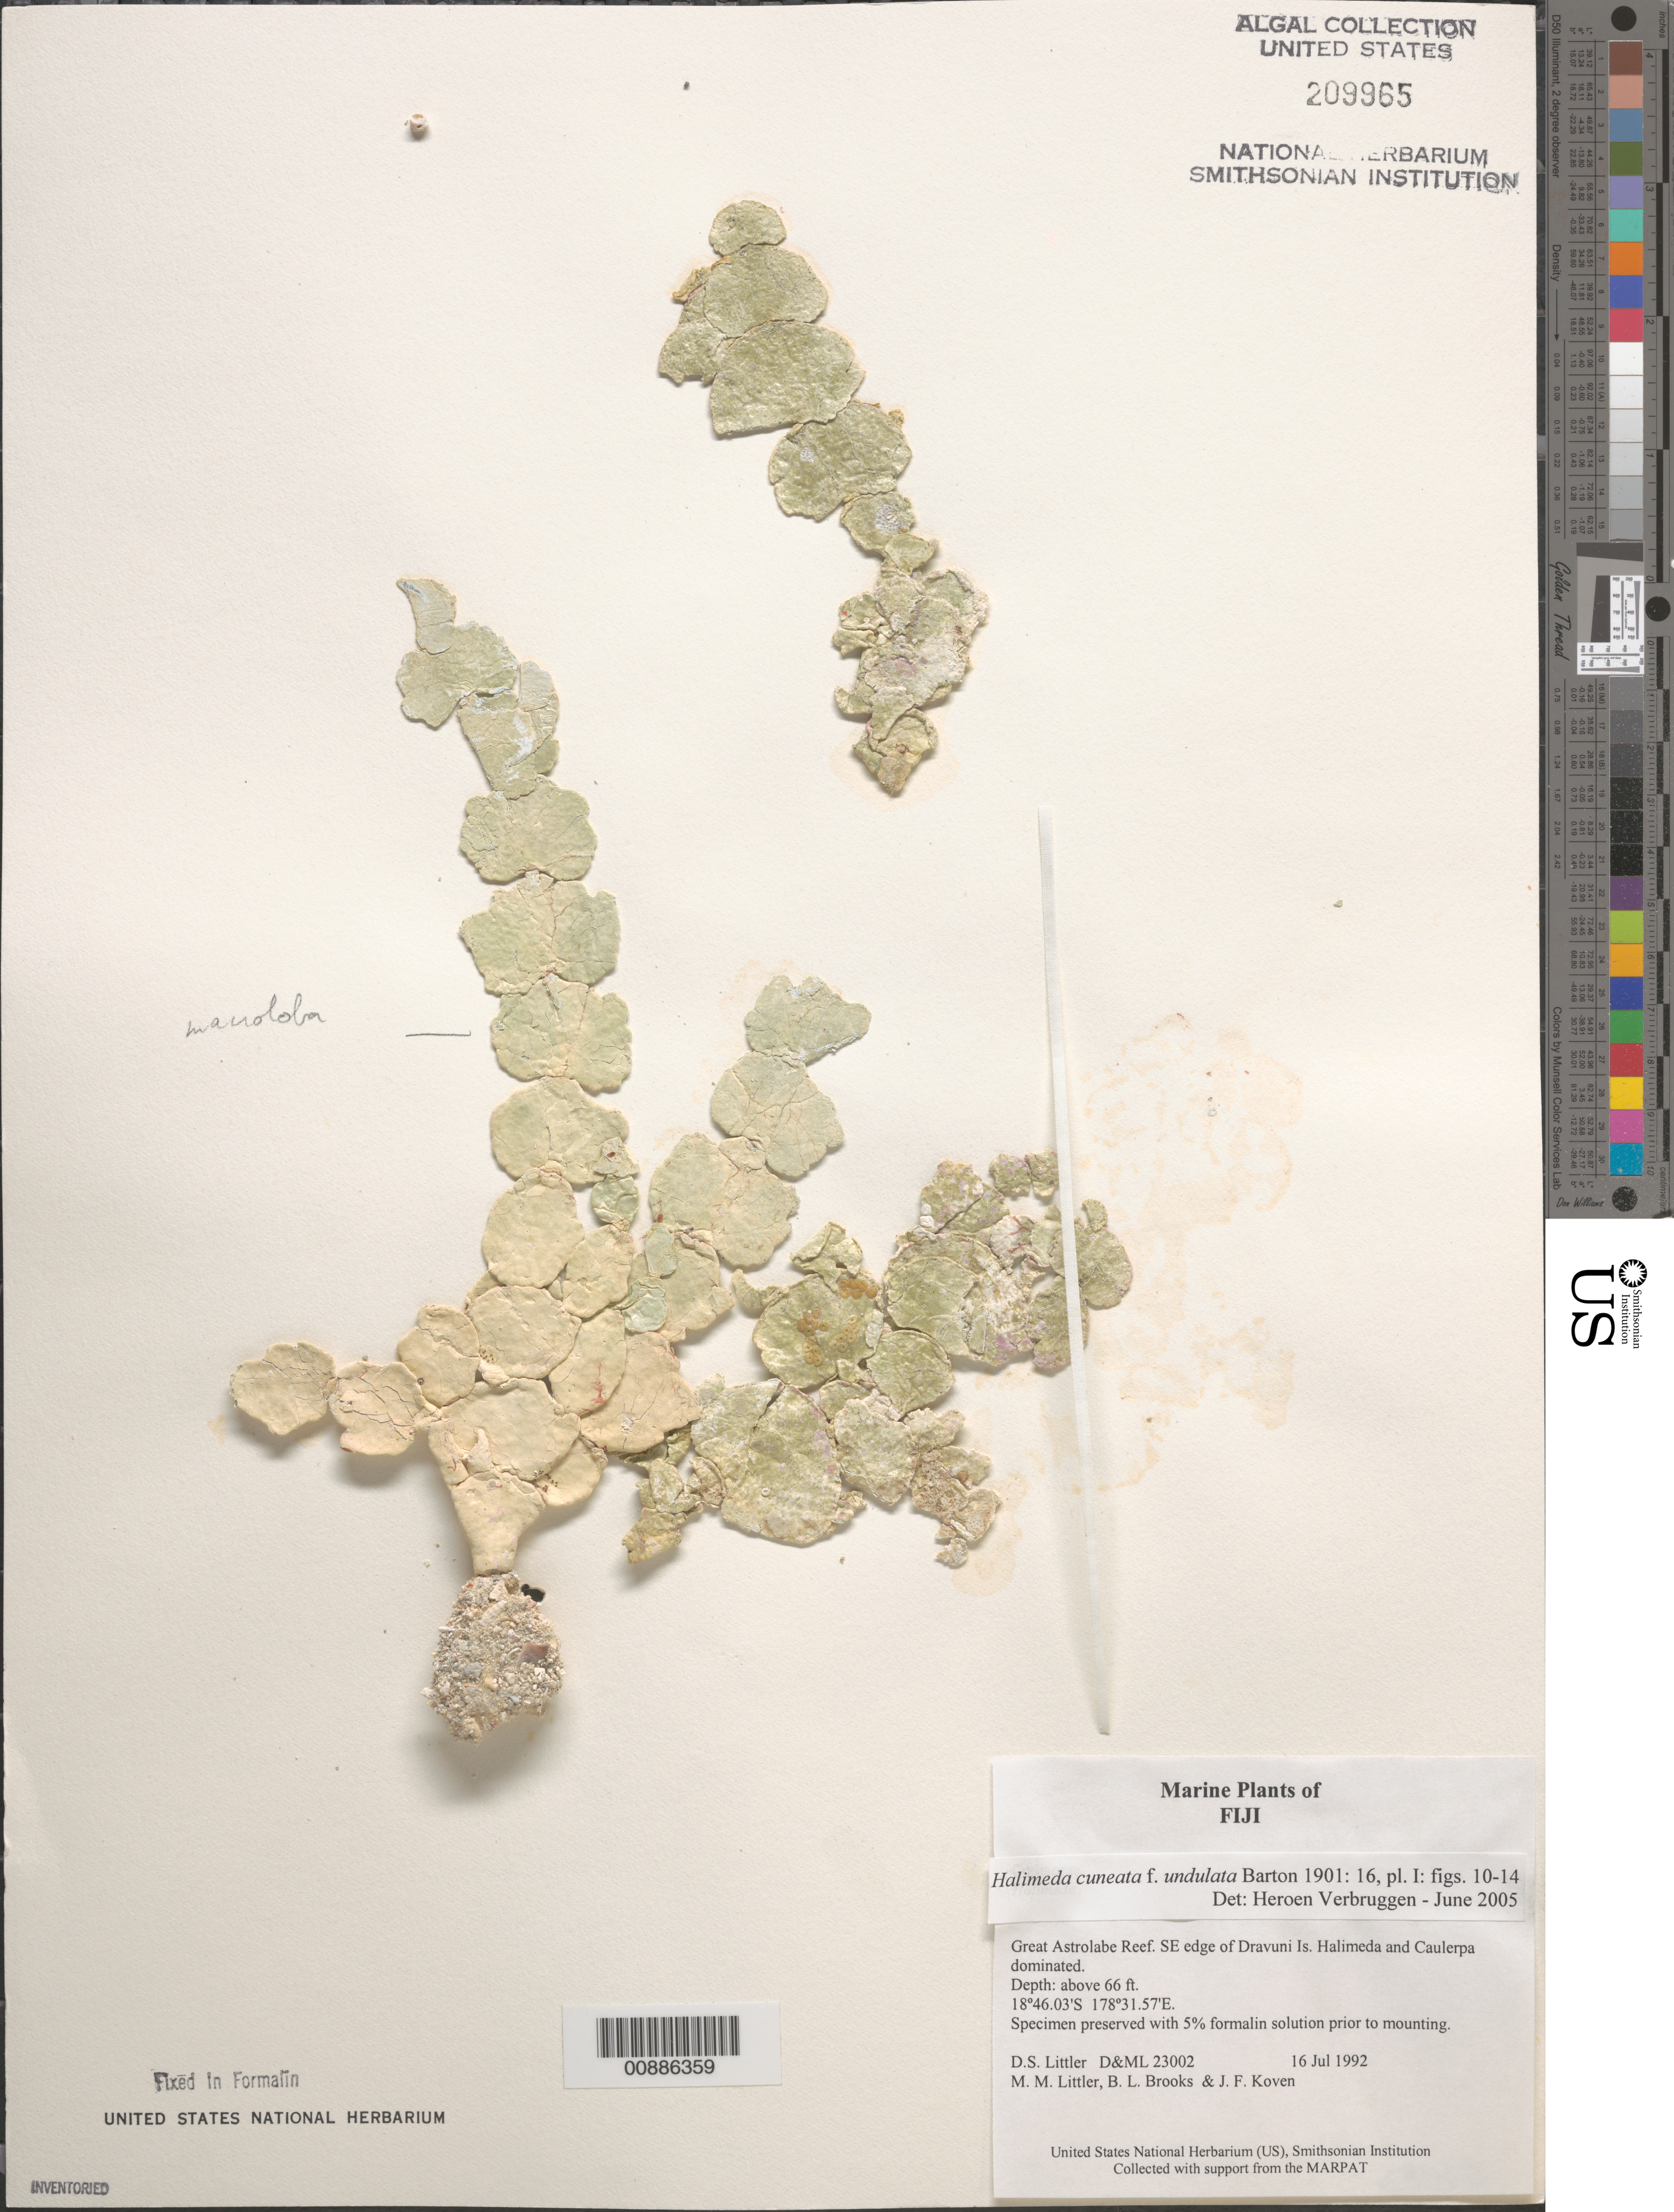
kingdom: Plantae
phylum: Chlorophyta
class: Ulvophyceae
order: Bryopsidales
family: Halimedaceae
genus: Halimeda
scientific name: Halimeda cuneata f. undulata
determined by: Verbruggen, H.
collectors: D. S. Littler, M. M. Littler, B. Brooks & J. Koven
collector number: D&ML 23002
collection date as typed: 16 Jul 1992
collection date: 1992-07-16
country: Fiji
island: Dravuni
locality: Great Astrolabe Reef, southeast edge of island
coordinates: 18 46.03'S, 178 31.57'E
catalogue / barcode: US 209965